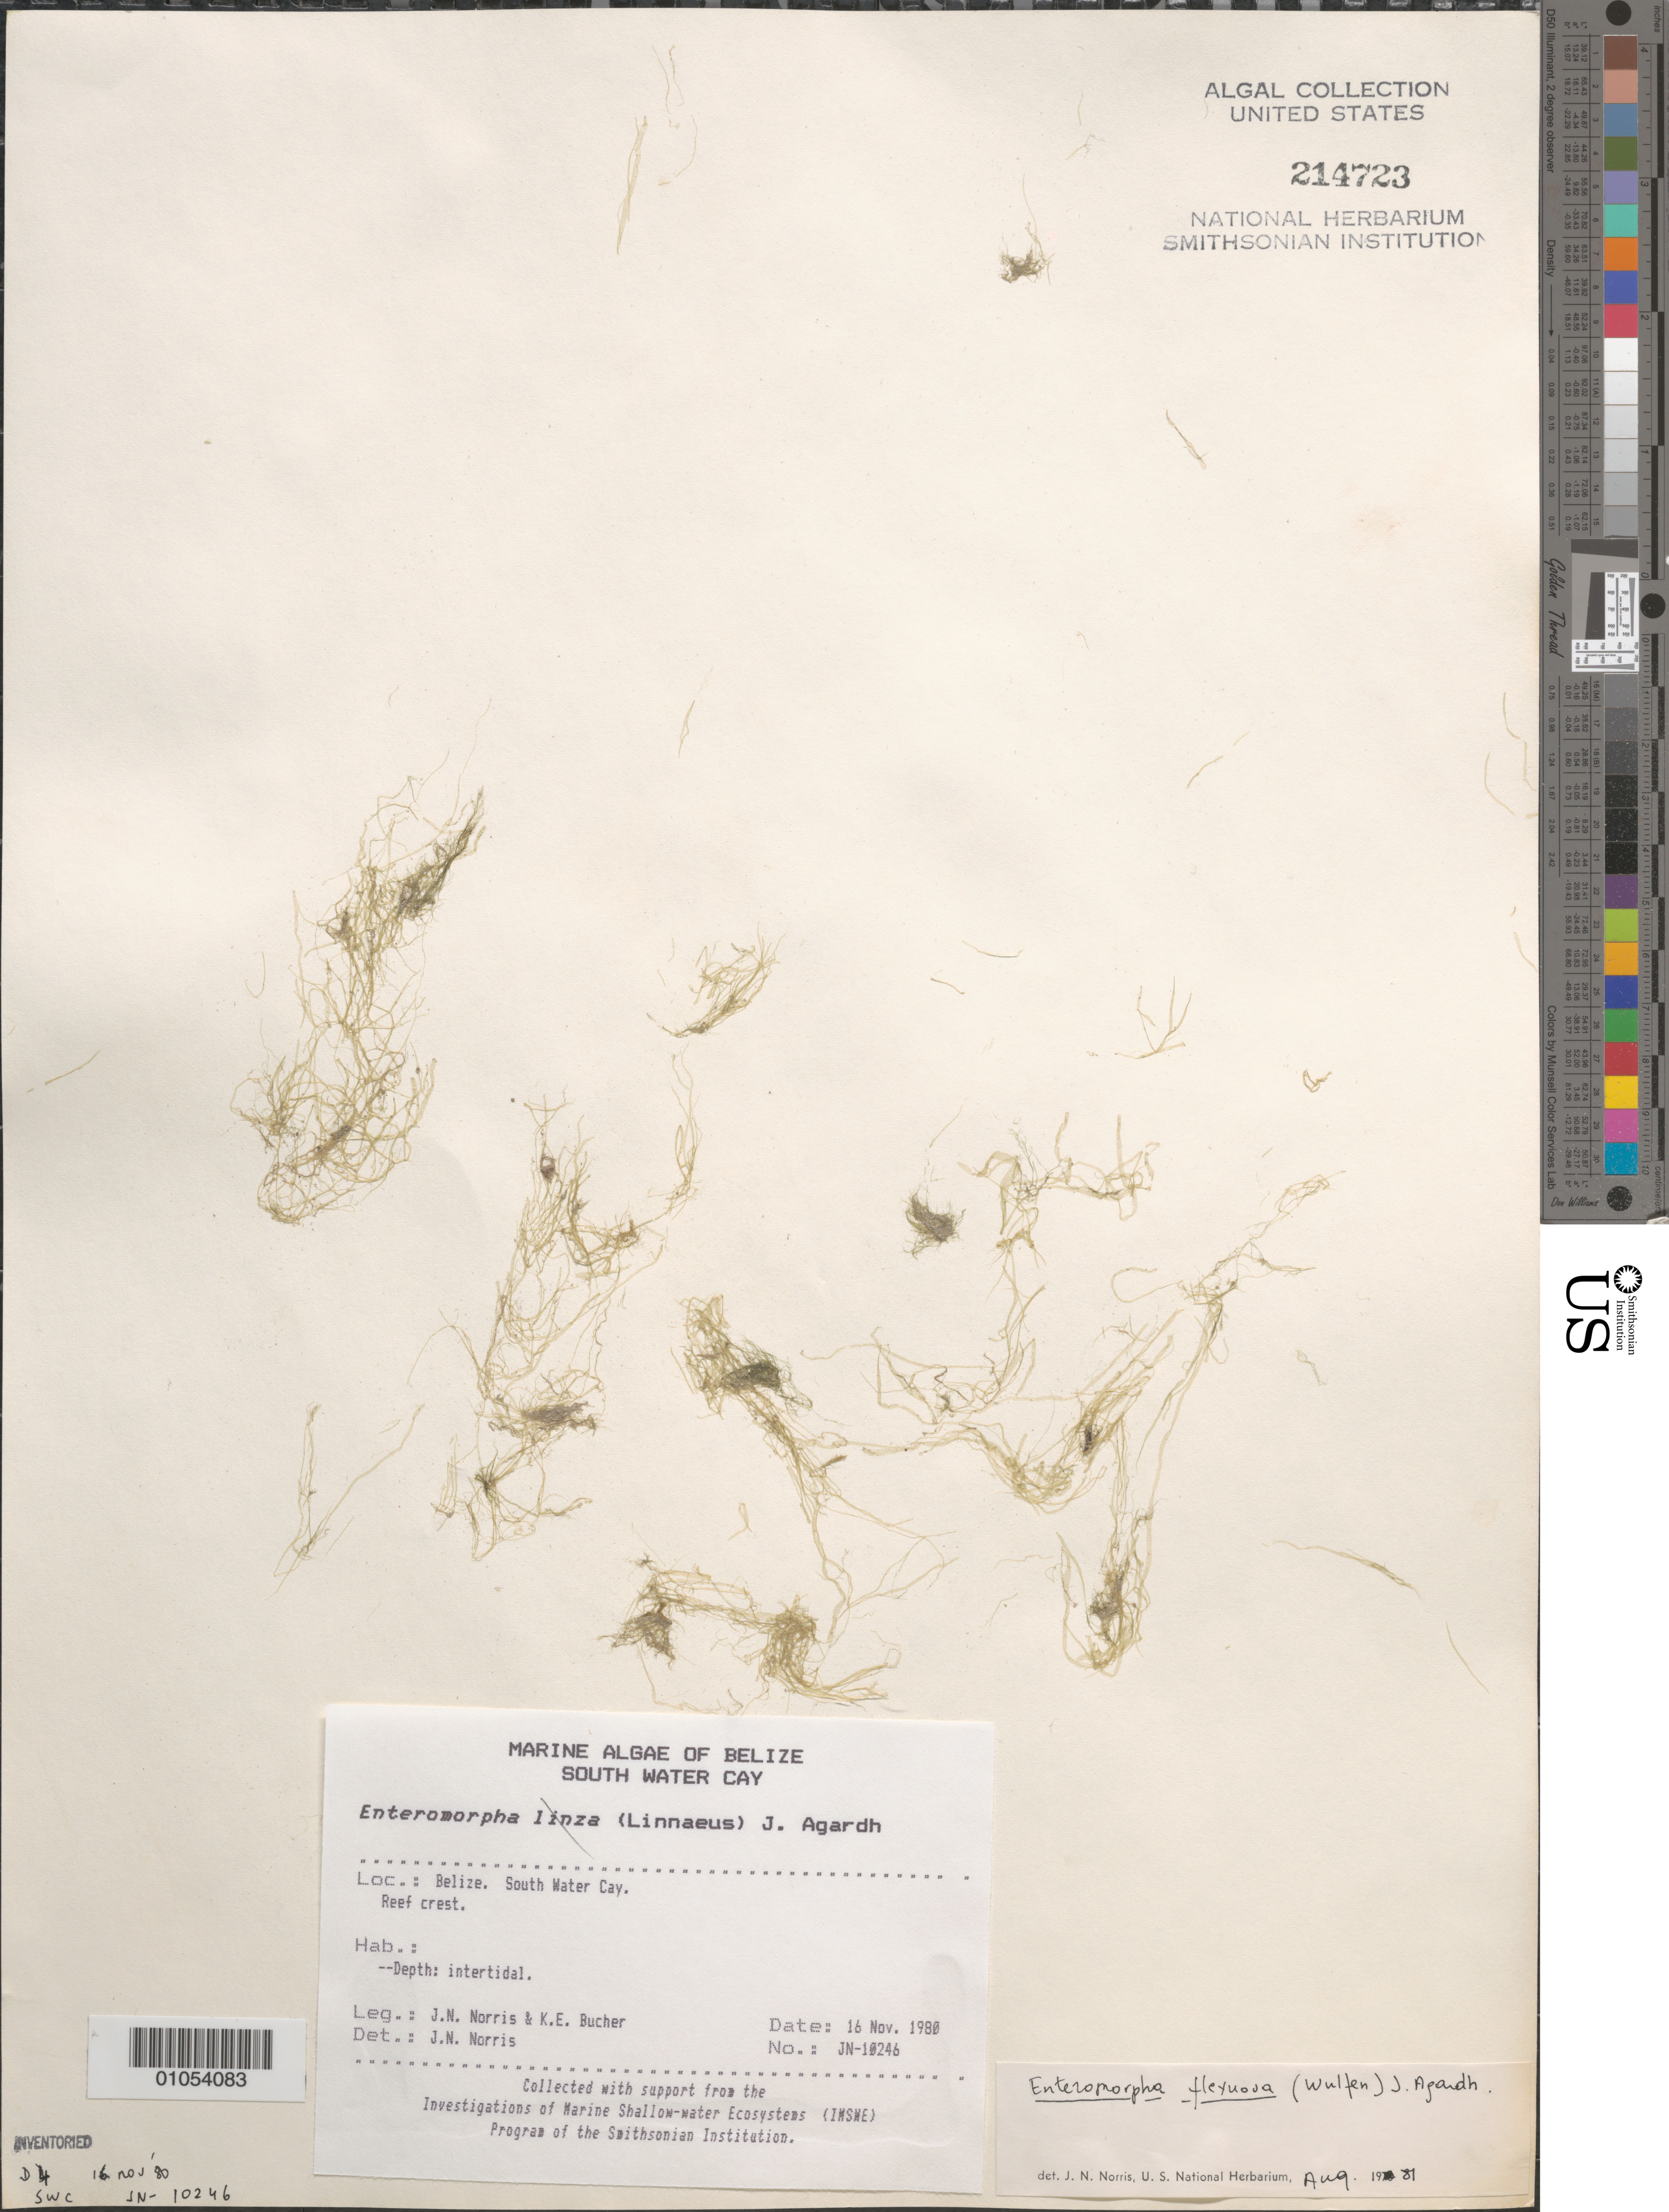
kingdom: Plantae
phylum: Chlorophyta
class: Ulvophyceae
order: Ulvales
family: Ulvaceae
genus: Ulva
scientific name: Ulva flexuosa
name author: Wulfen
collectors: J. N. Norris & K. E. Bucher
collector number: JN-10246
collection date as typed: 16 Nov 1980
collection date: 1980-11-16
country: Belize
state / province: Stann Creek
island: South Water Cay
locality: Reef crest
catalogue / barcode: US 214723